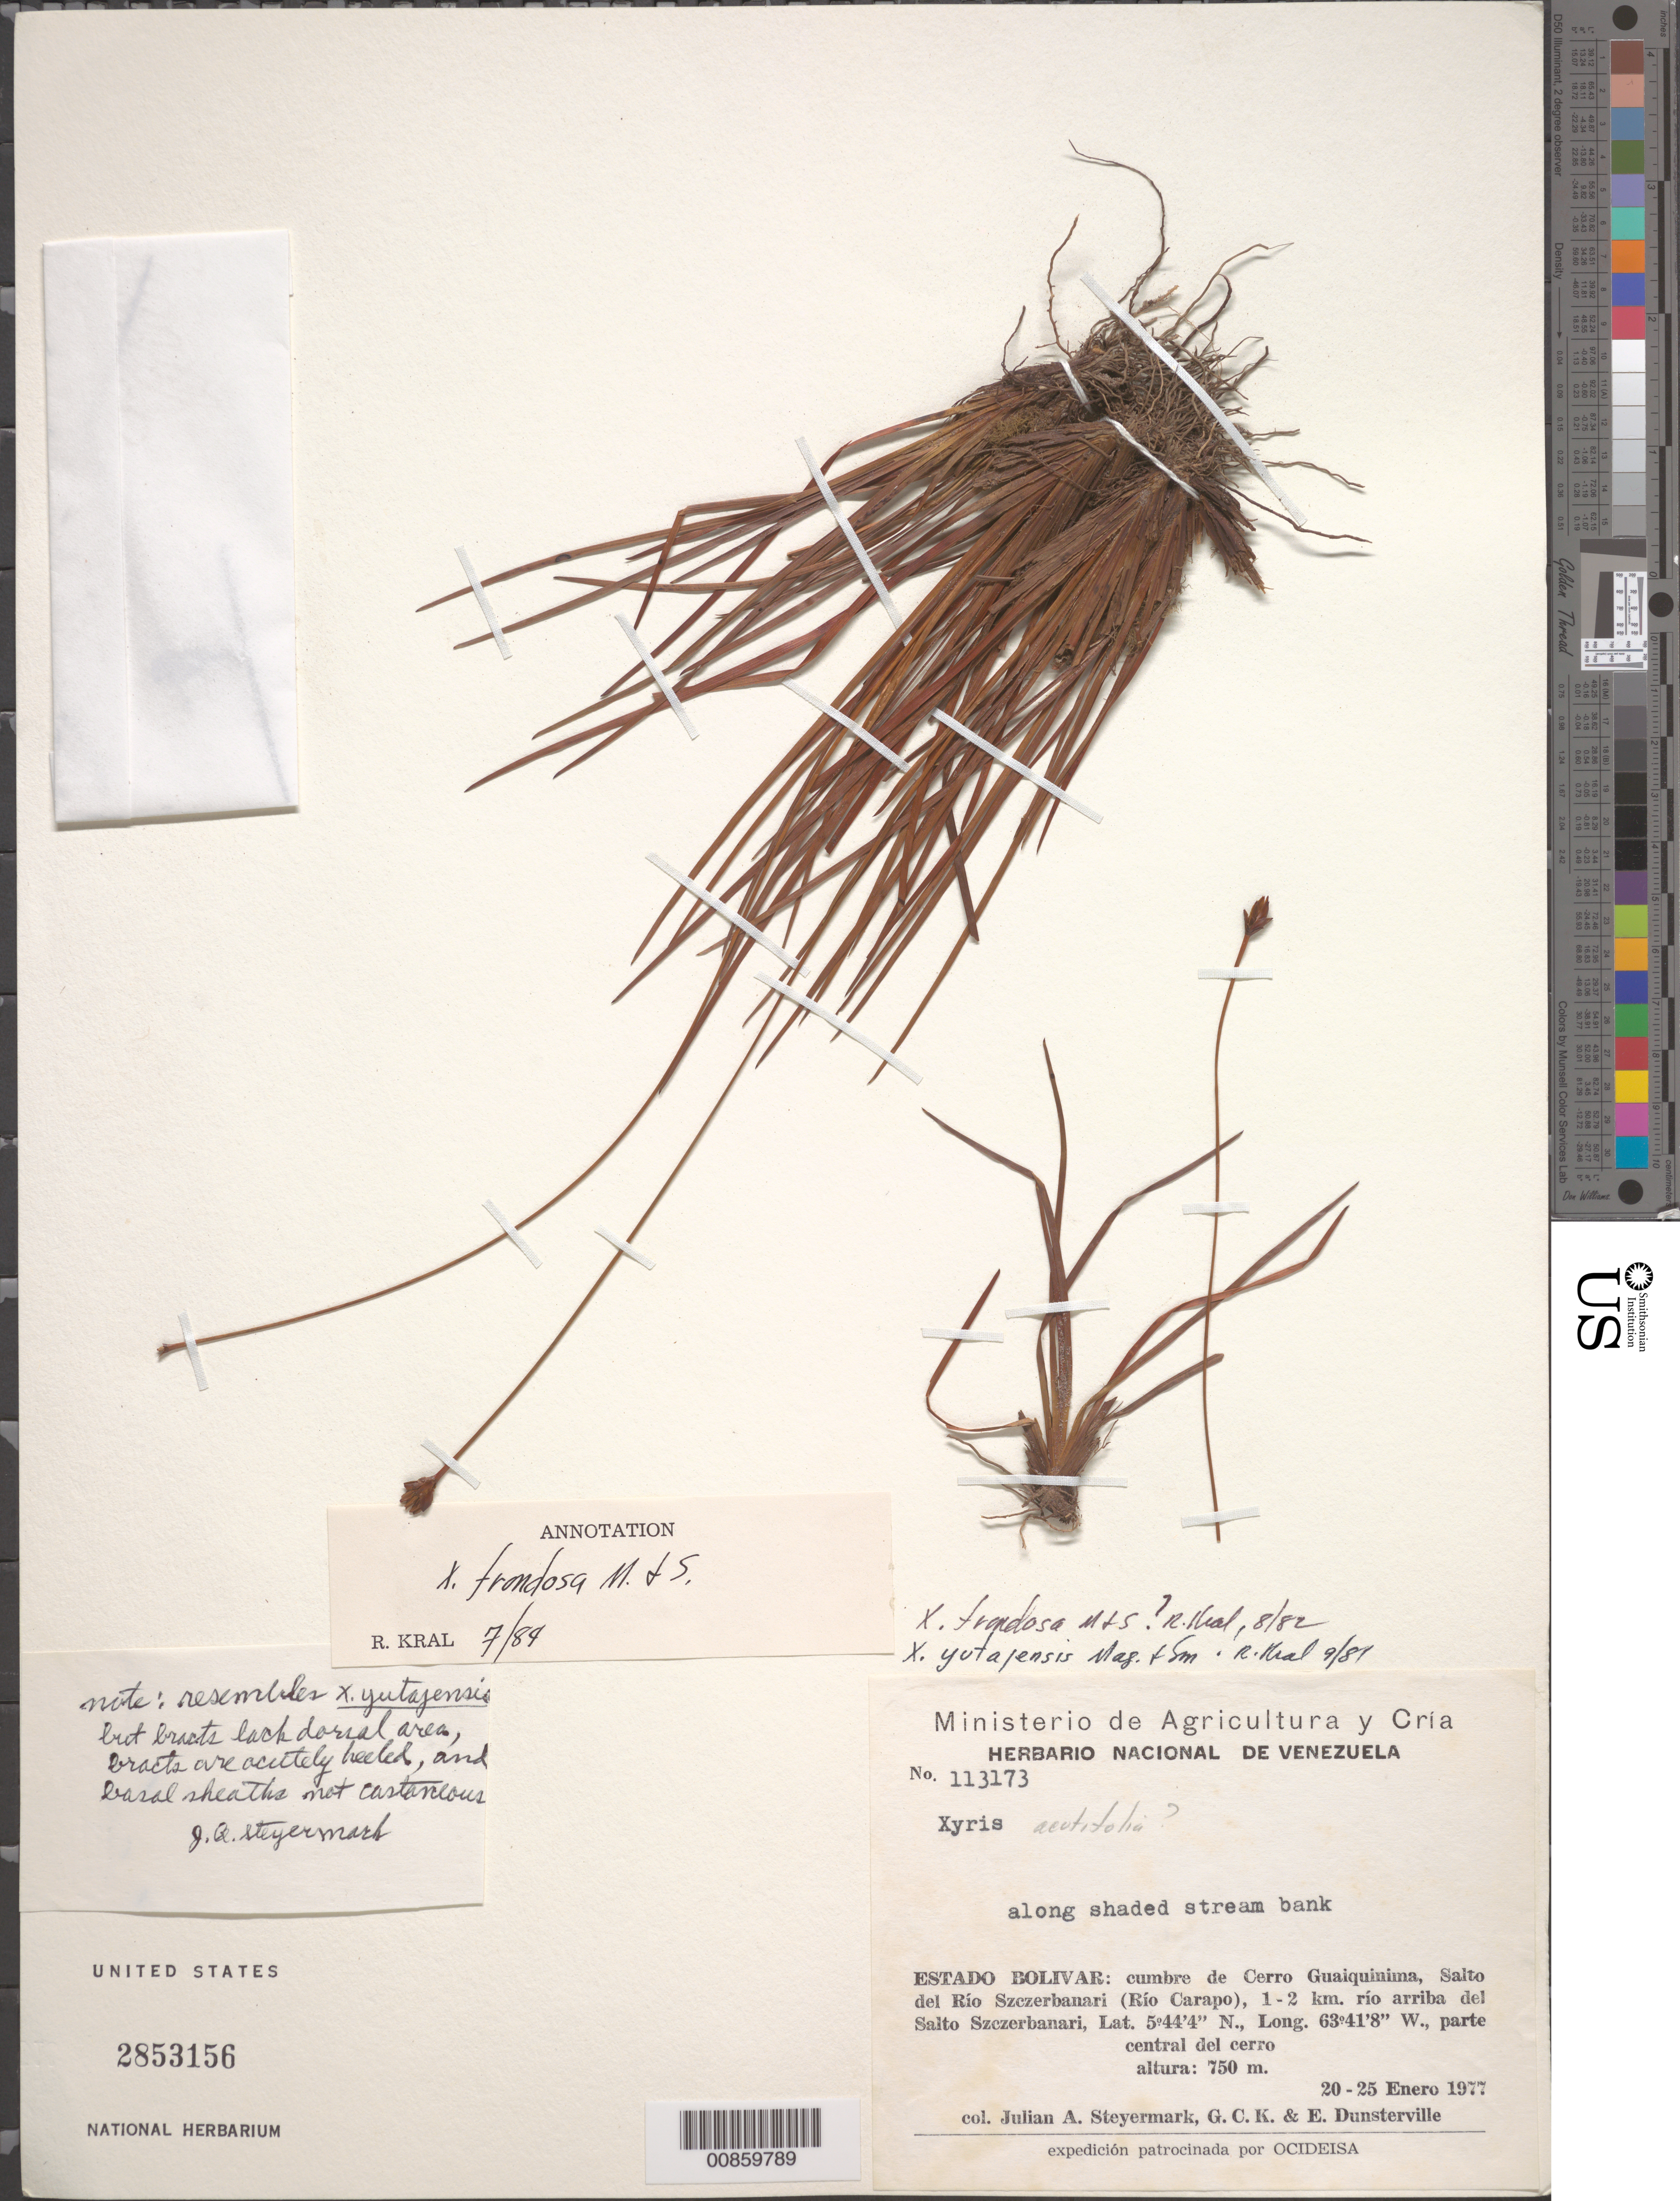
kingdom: Plantae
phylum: Tracheophyta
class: Liliopsida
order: Poales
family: Xyridaceae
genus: Xyris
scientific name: Xyris frondosa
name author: Maguire & L.B. Sm.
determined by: Kral, Robert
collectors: J. Steyermark, G. C. K. Dunsterville & E. Dunsterville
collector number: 113173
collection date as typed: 20-Jan-77 to 25-Jan-77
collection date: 1977-01-20/1977-01-25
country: Venezuela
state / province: Bolívar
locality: Cerro Guaiquinima, summit, salto del Río Szczerbanari (Río Carapo), 1-2 km río arriba del Salto Szczerbanari, parte de central de cerro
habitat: Along shaded stream bank.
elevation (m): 750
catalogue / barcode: US 2853156